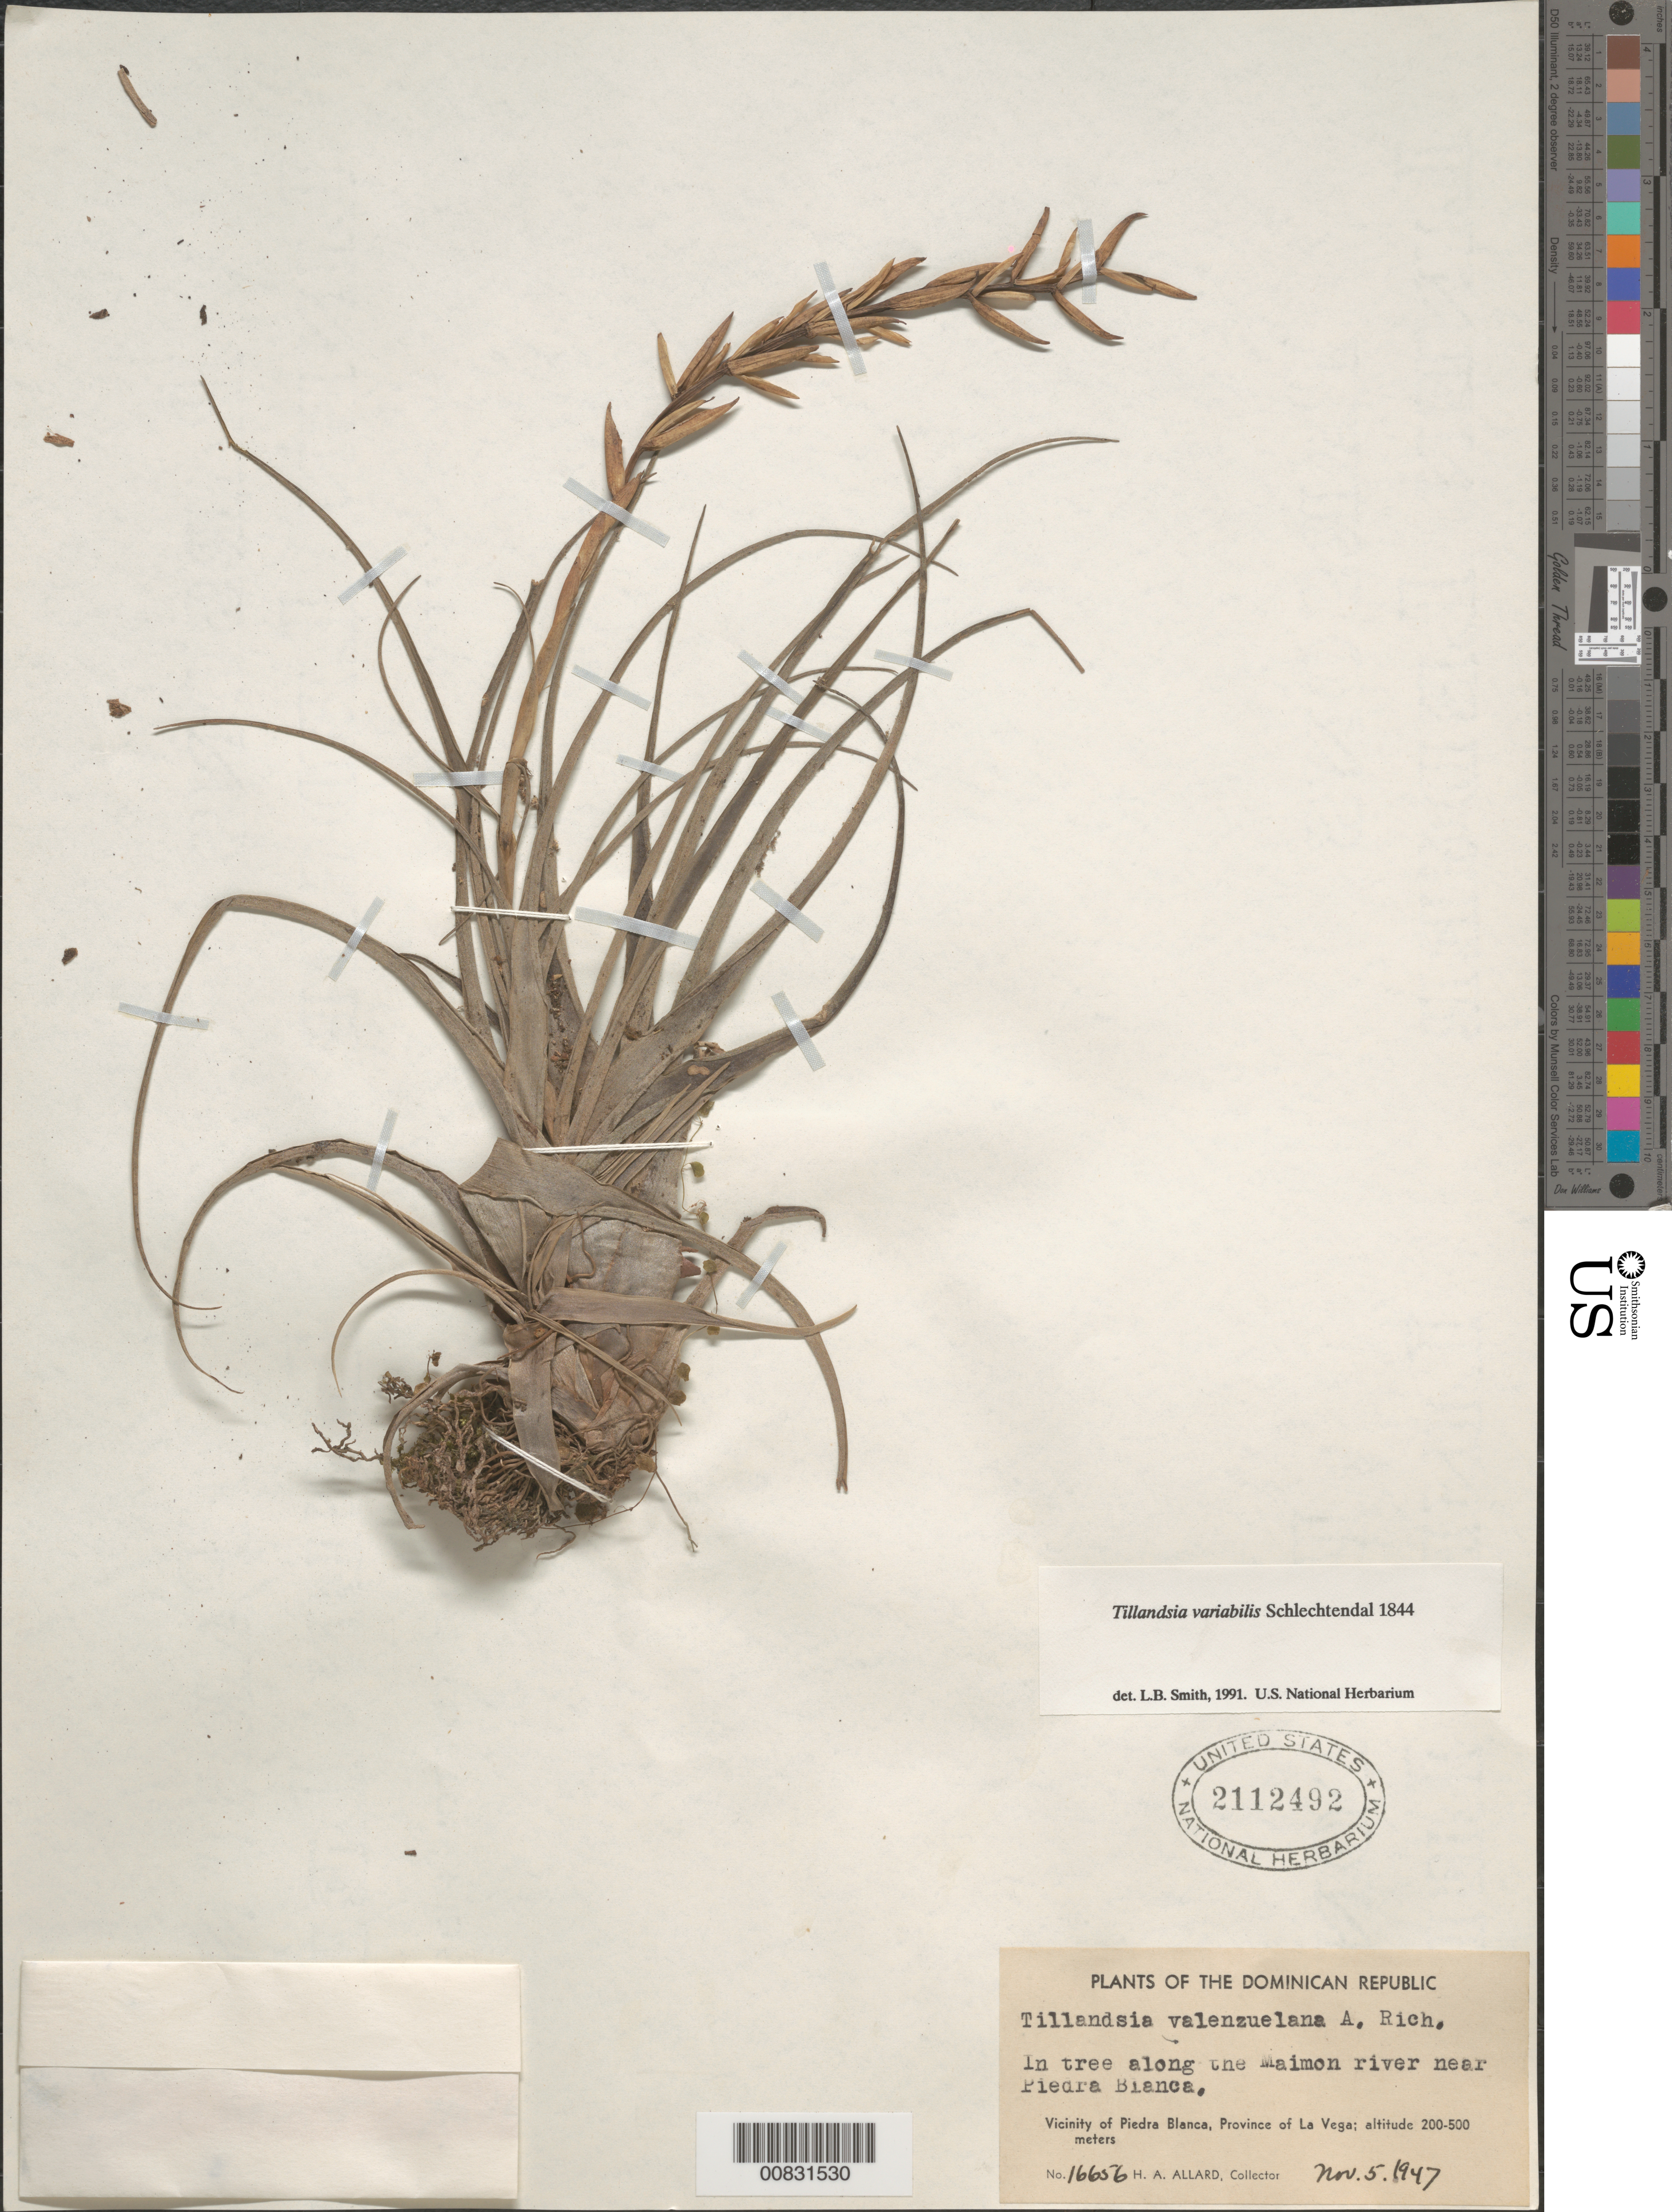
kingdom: Plantae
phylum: Tracheophyta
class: Liliopsida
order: Poales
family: Bromeliaceae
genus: Tillandsia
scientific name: Tillandsia variabilis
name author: Schltdl.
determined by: Smith, Lyman B., (US), NMNH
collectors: H. A. Allard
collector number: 16656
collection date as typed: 05 Nov 1947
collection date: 1947-11-05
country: Dominican Republic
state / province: La Vega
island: Hispaniola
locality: Vicinity of Piedra Blanca, Province of La Vega. Along the Maimon river near Piedra Blanca.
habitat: In tree along the river.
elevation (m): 200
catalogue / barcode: US 2112492